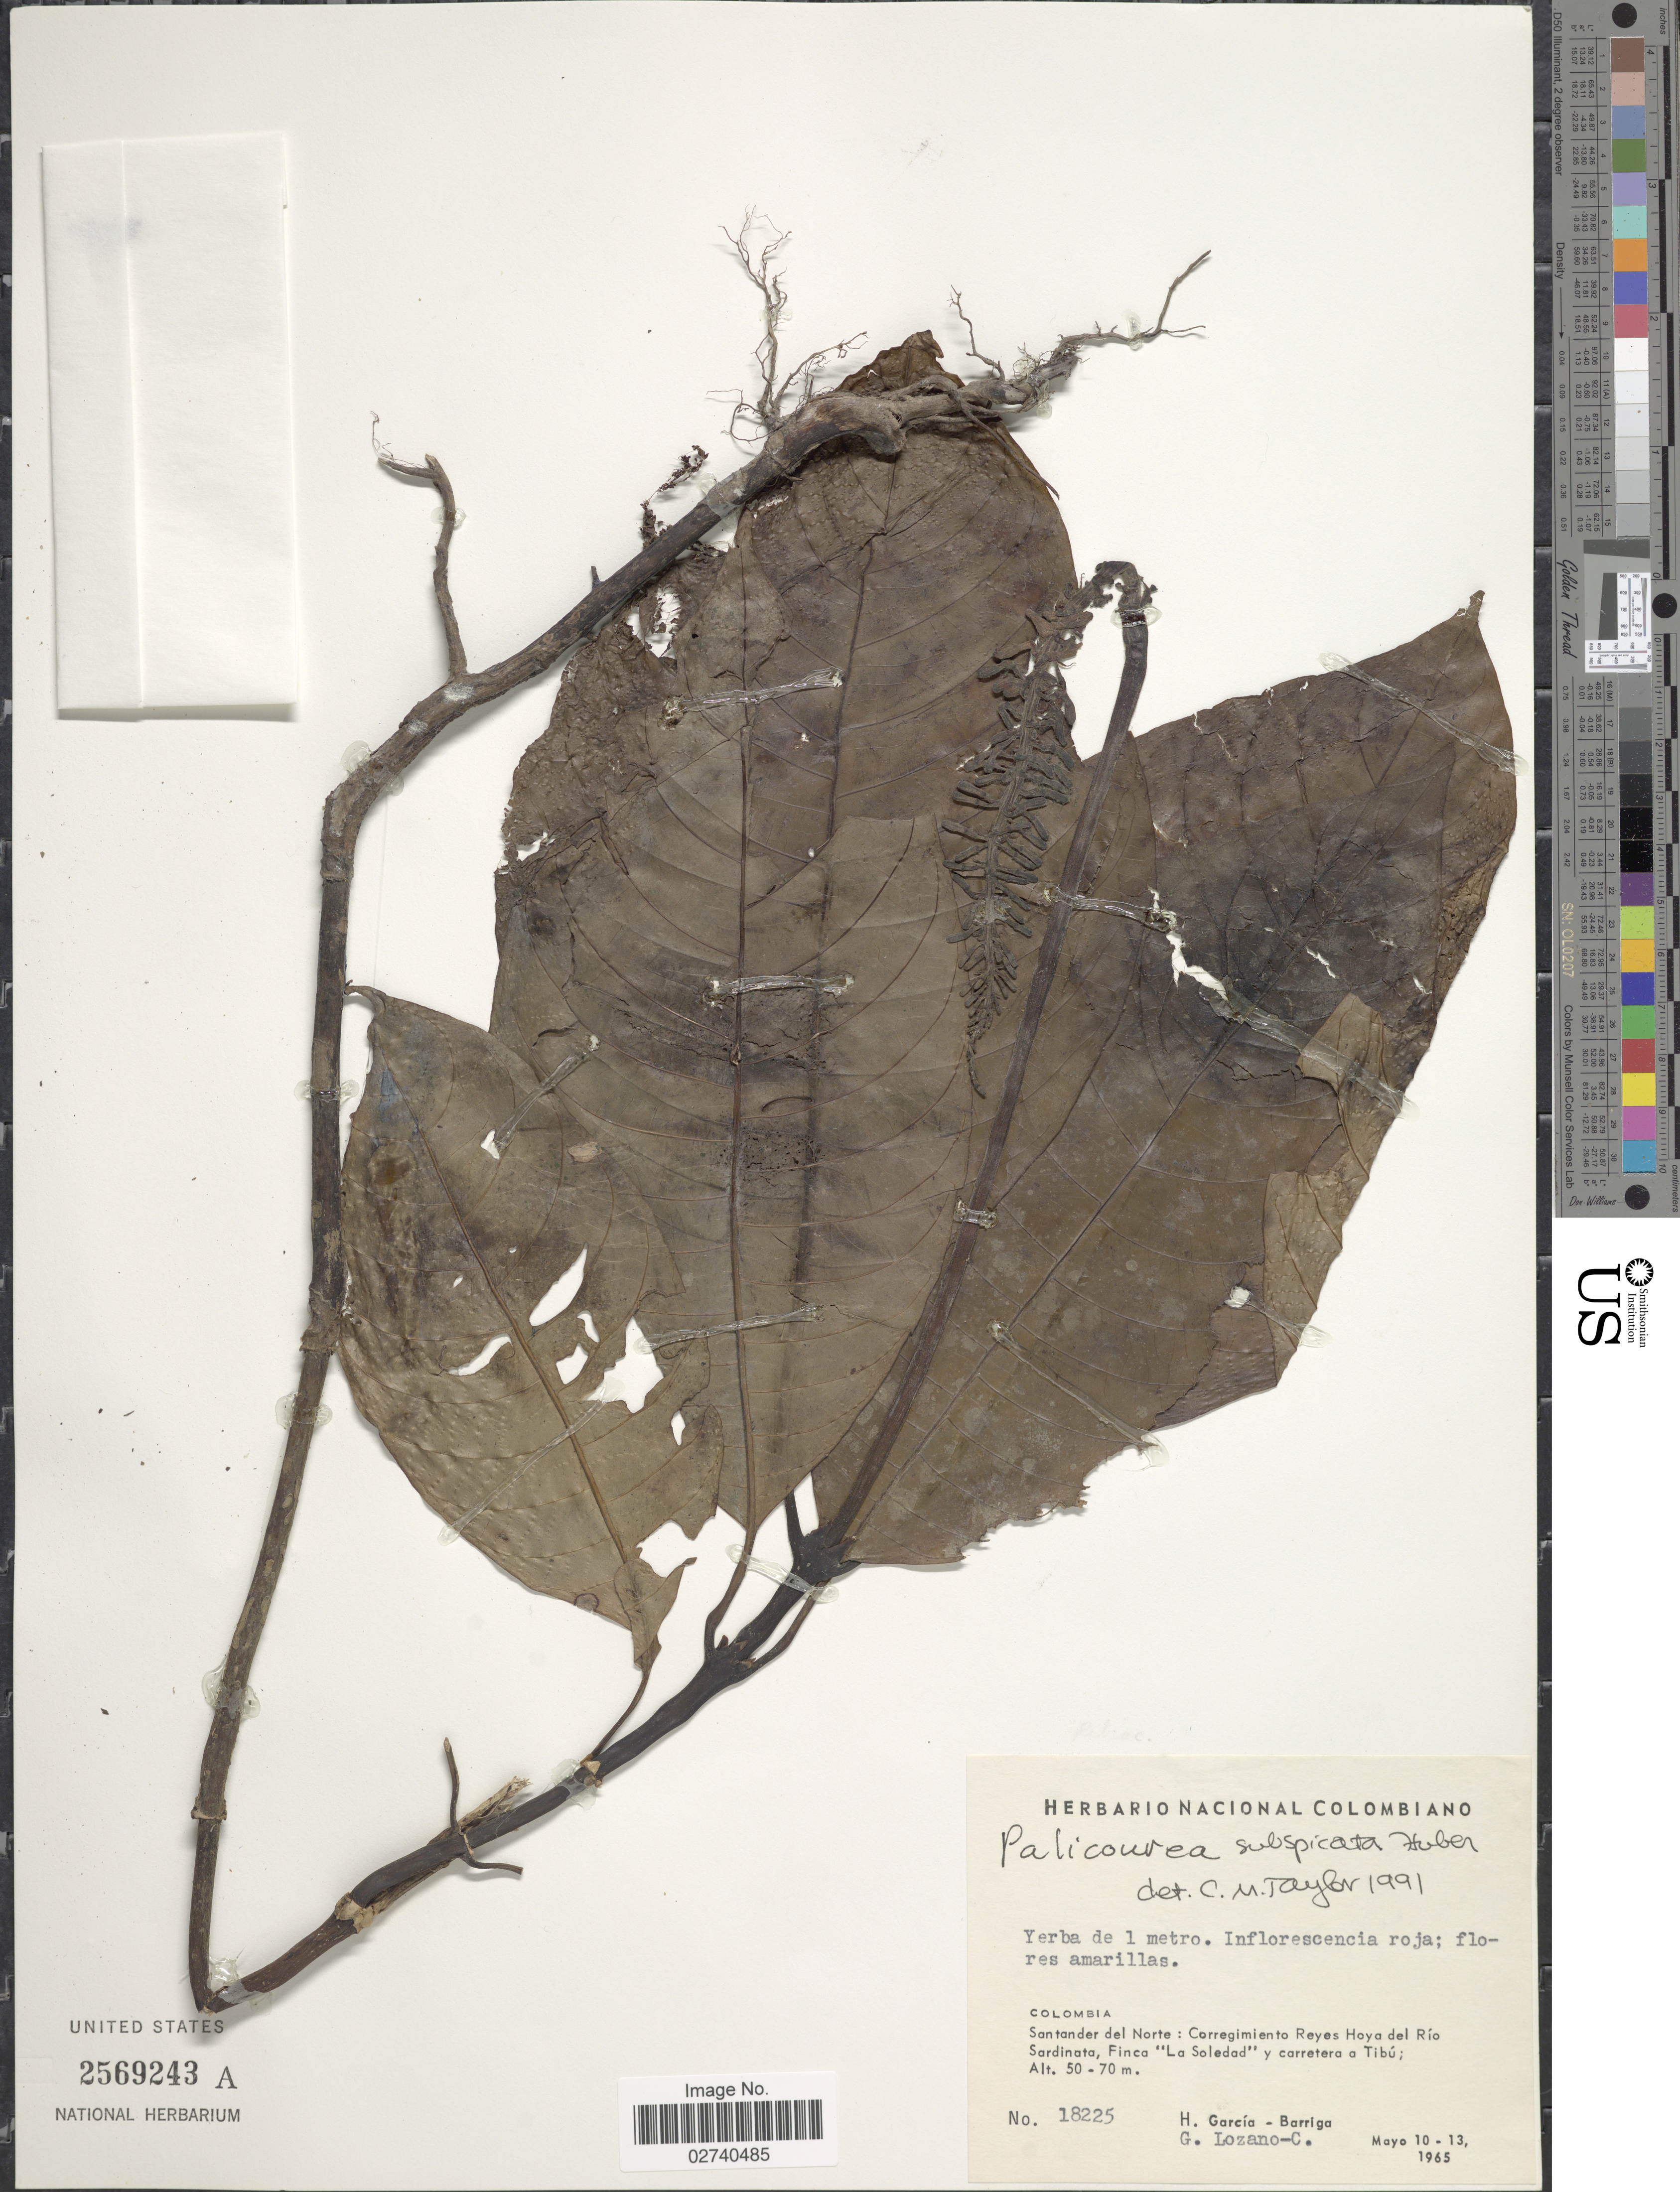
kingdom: Plantae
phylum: Tracheophyta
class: Magnoliopsida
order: Gentianales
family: Rubiaceae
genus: Palicourea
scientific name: Palicourea subspicata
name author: Huber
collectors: H. García Barriga & G. Lozano-Contreras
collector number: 18225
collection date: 1965-05-10/1965-05-13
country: Colombia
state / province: Norte de Santander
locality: Santander del Norte: Corregimiento Reyes Hoya del Rio Sardinata, Finca "La Soledad" y carretera a Tibu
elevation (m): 50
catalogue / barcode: US 2569243A